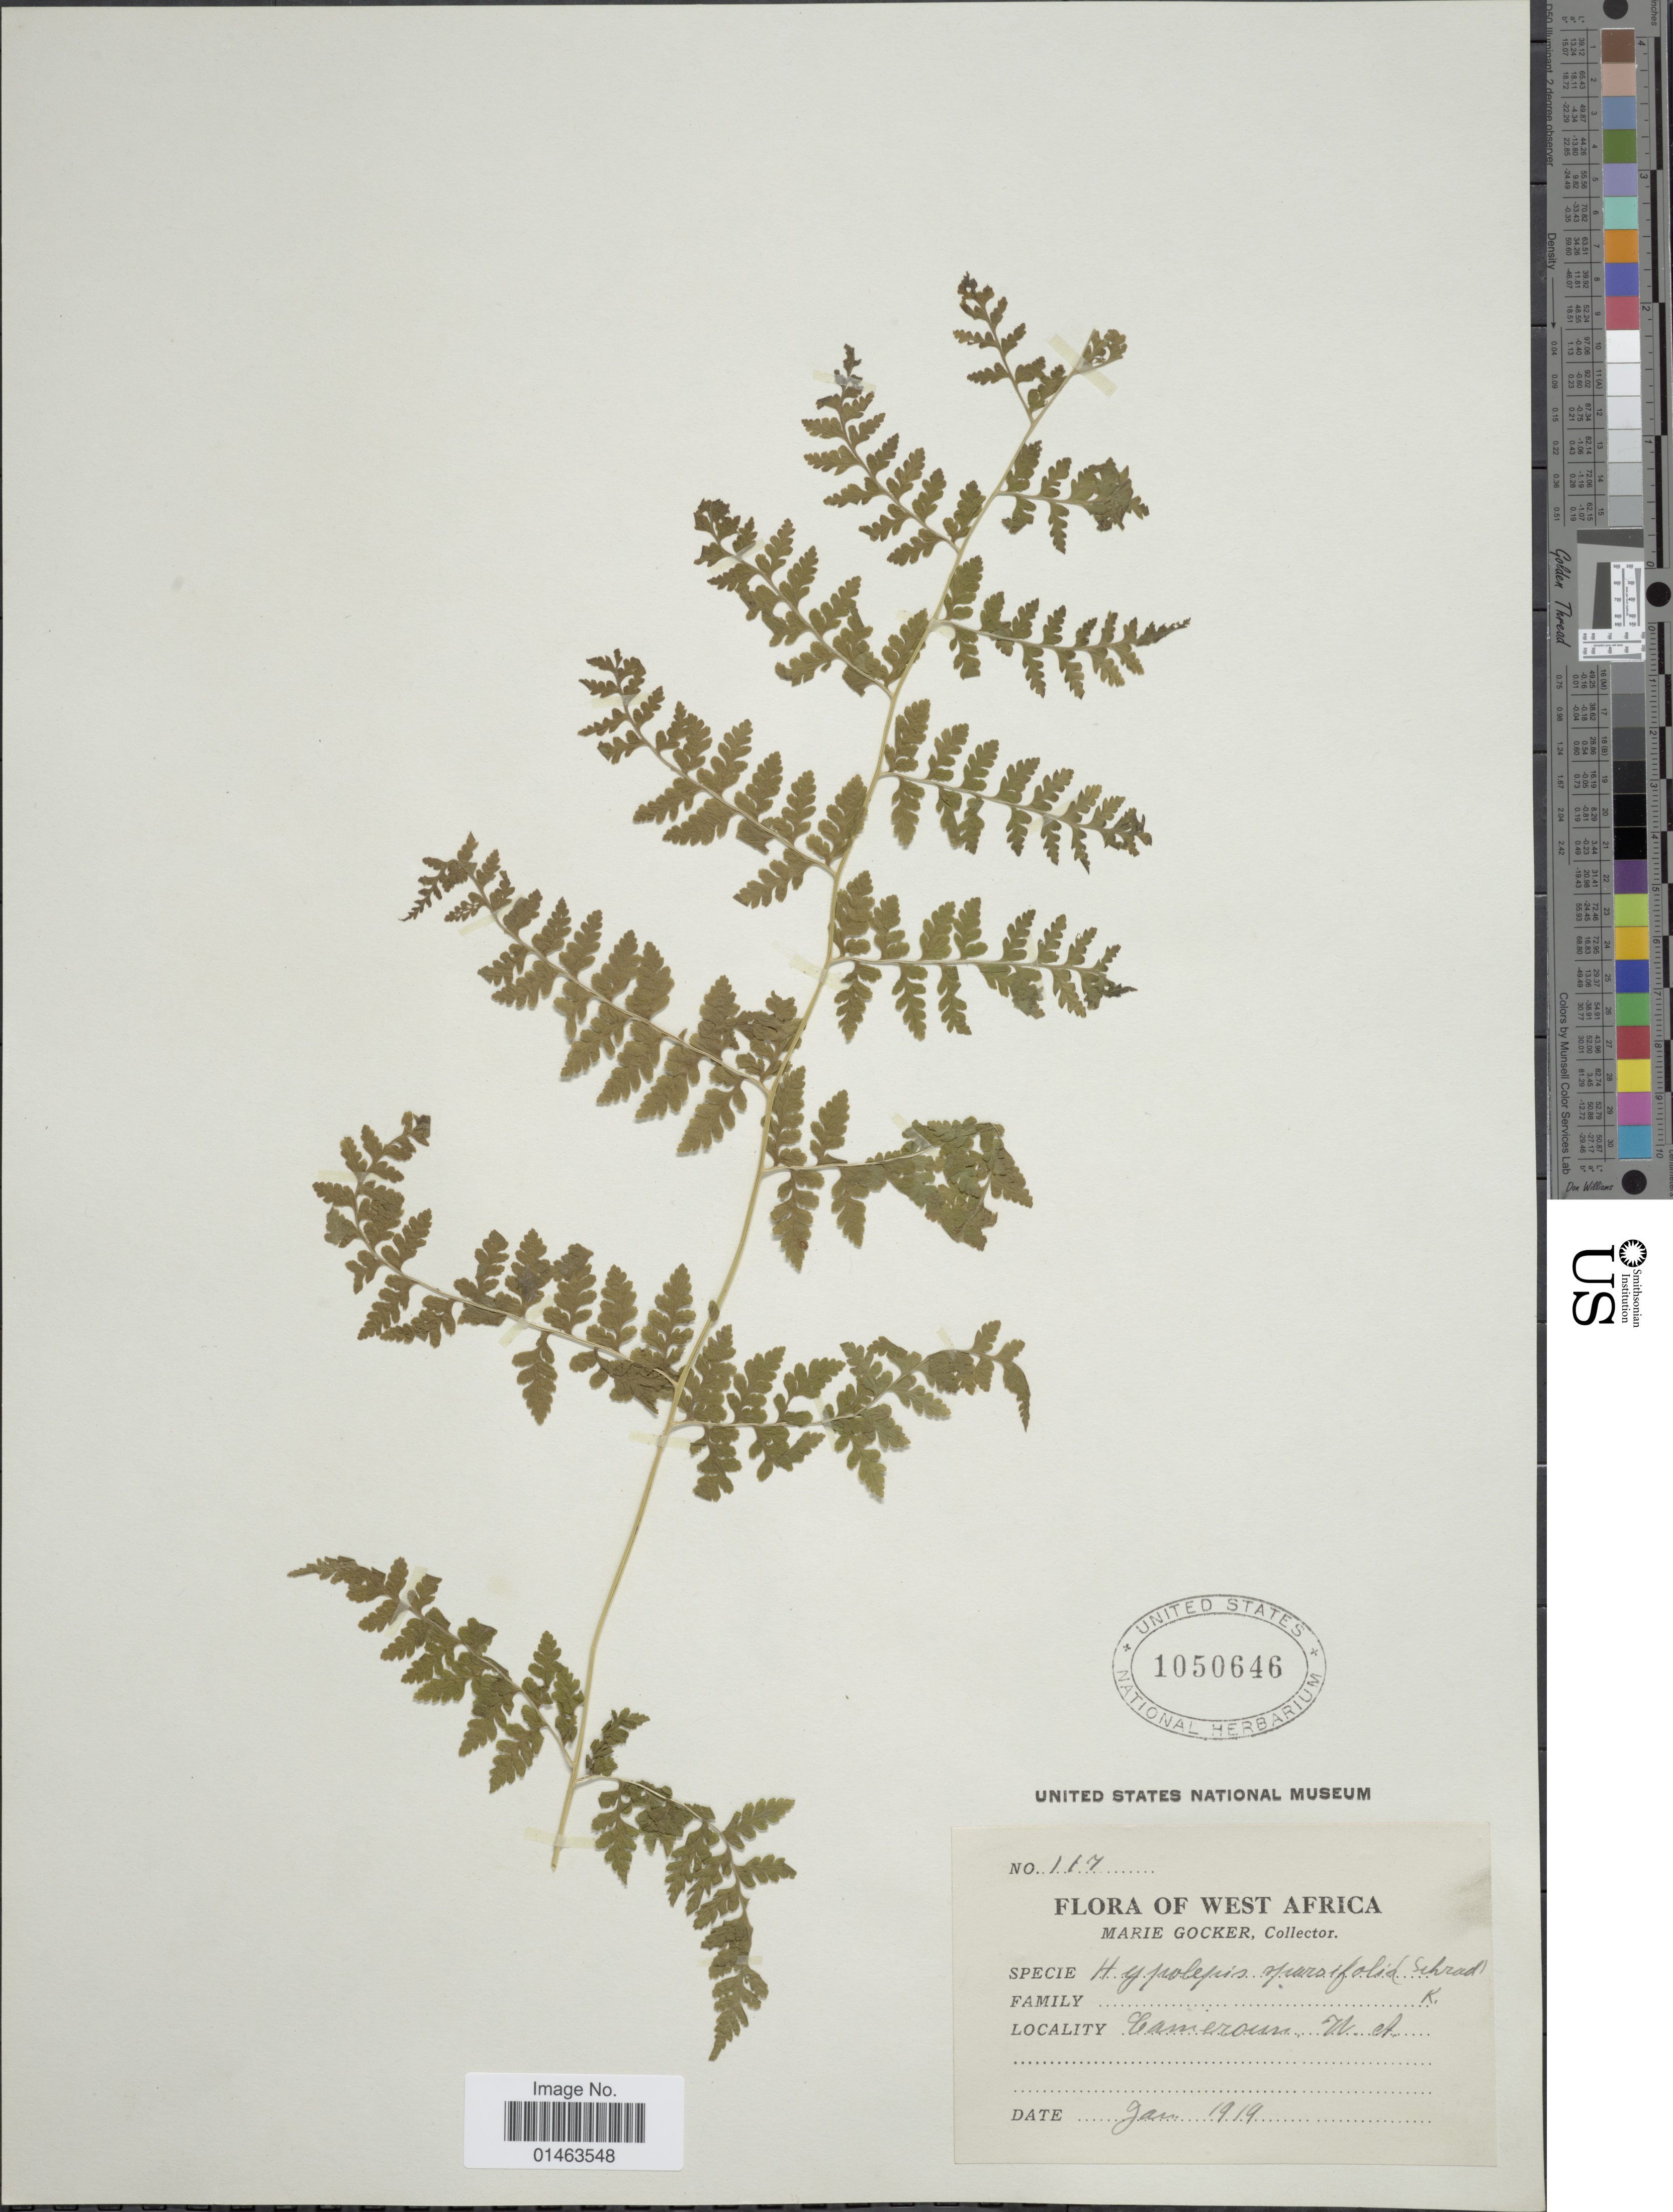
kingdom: Plantae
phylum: Tracheophyta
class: Polypodiopsida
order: Polypodiales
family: Dennstaedtiaceae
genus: Hypolepis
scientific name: Hypolepis sparsisora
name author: (Schrad.) Kuhn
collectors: M. Gocker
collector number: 117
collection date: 1919-01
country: Cameroon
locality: Cameroun, W. A.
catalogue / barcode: US 1050646